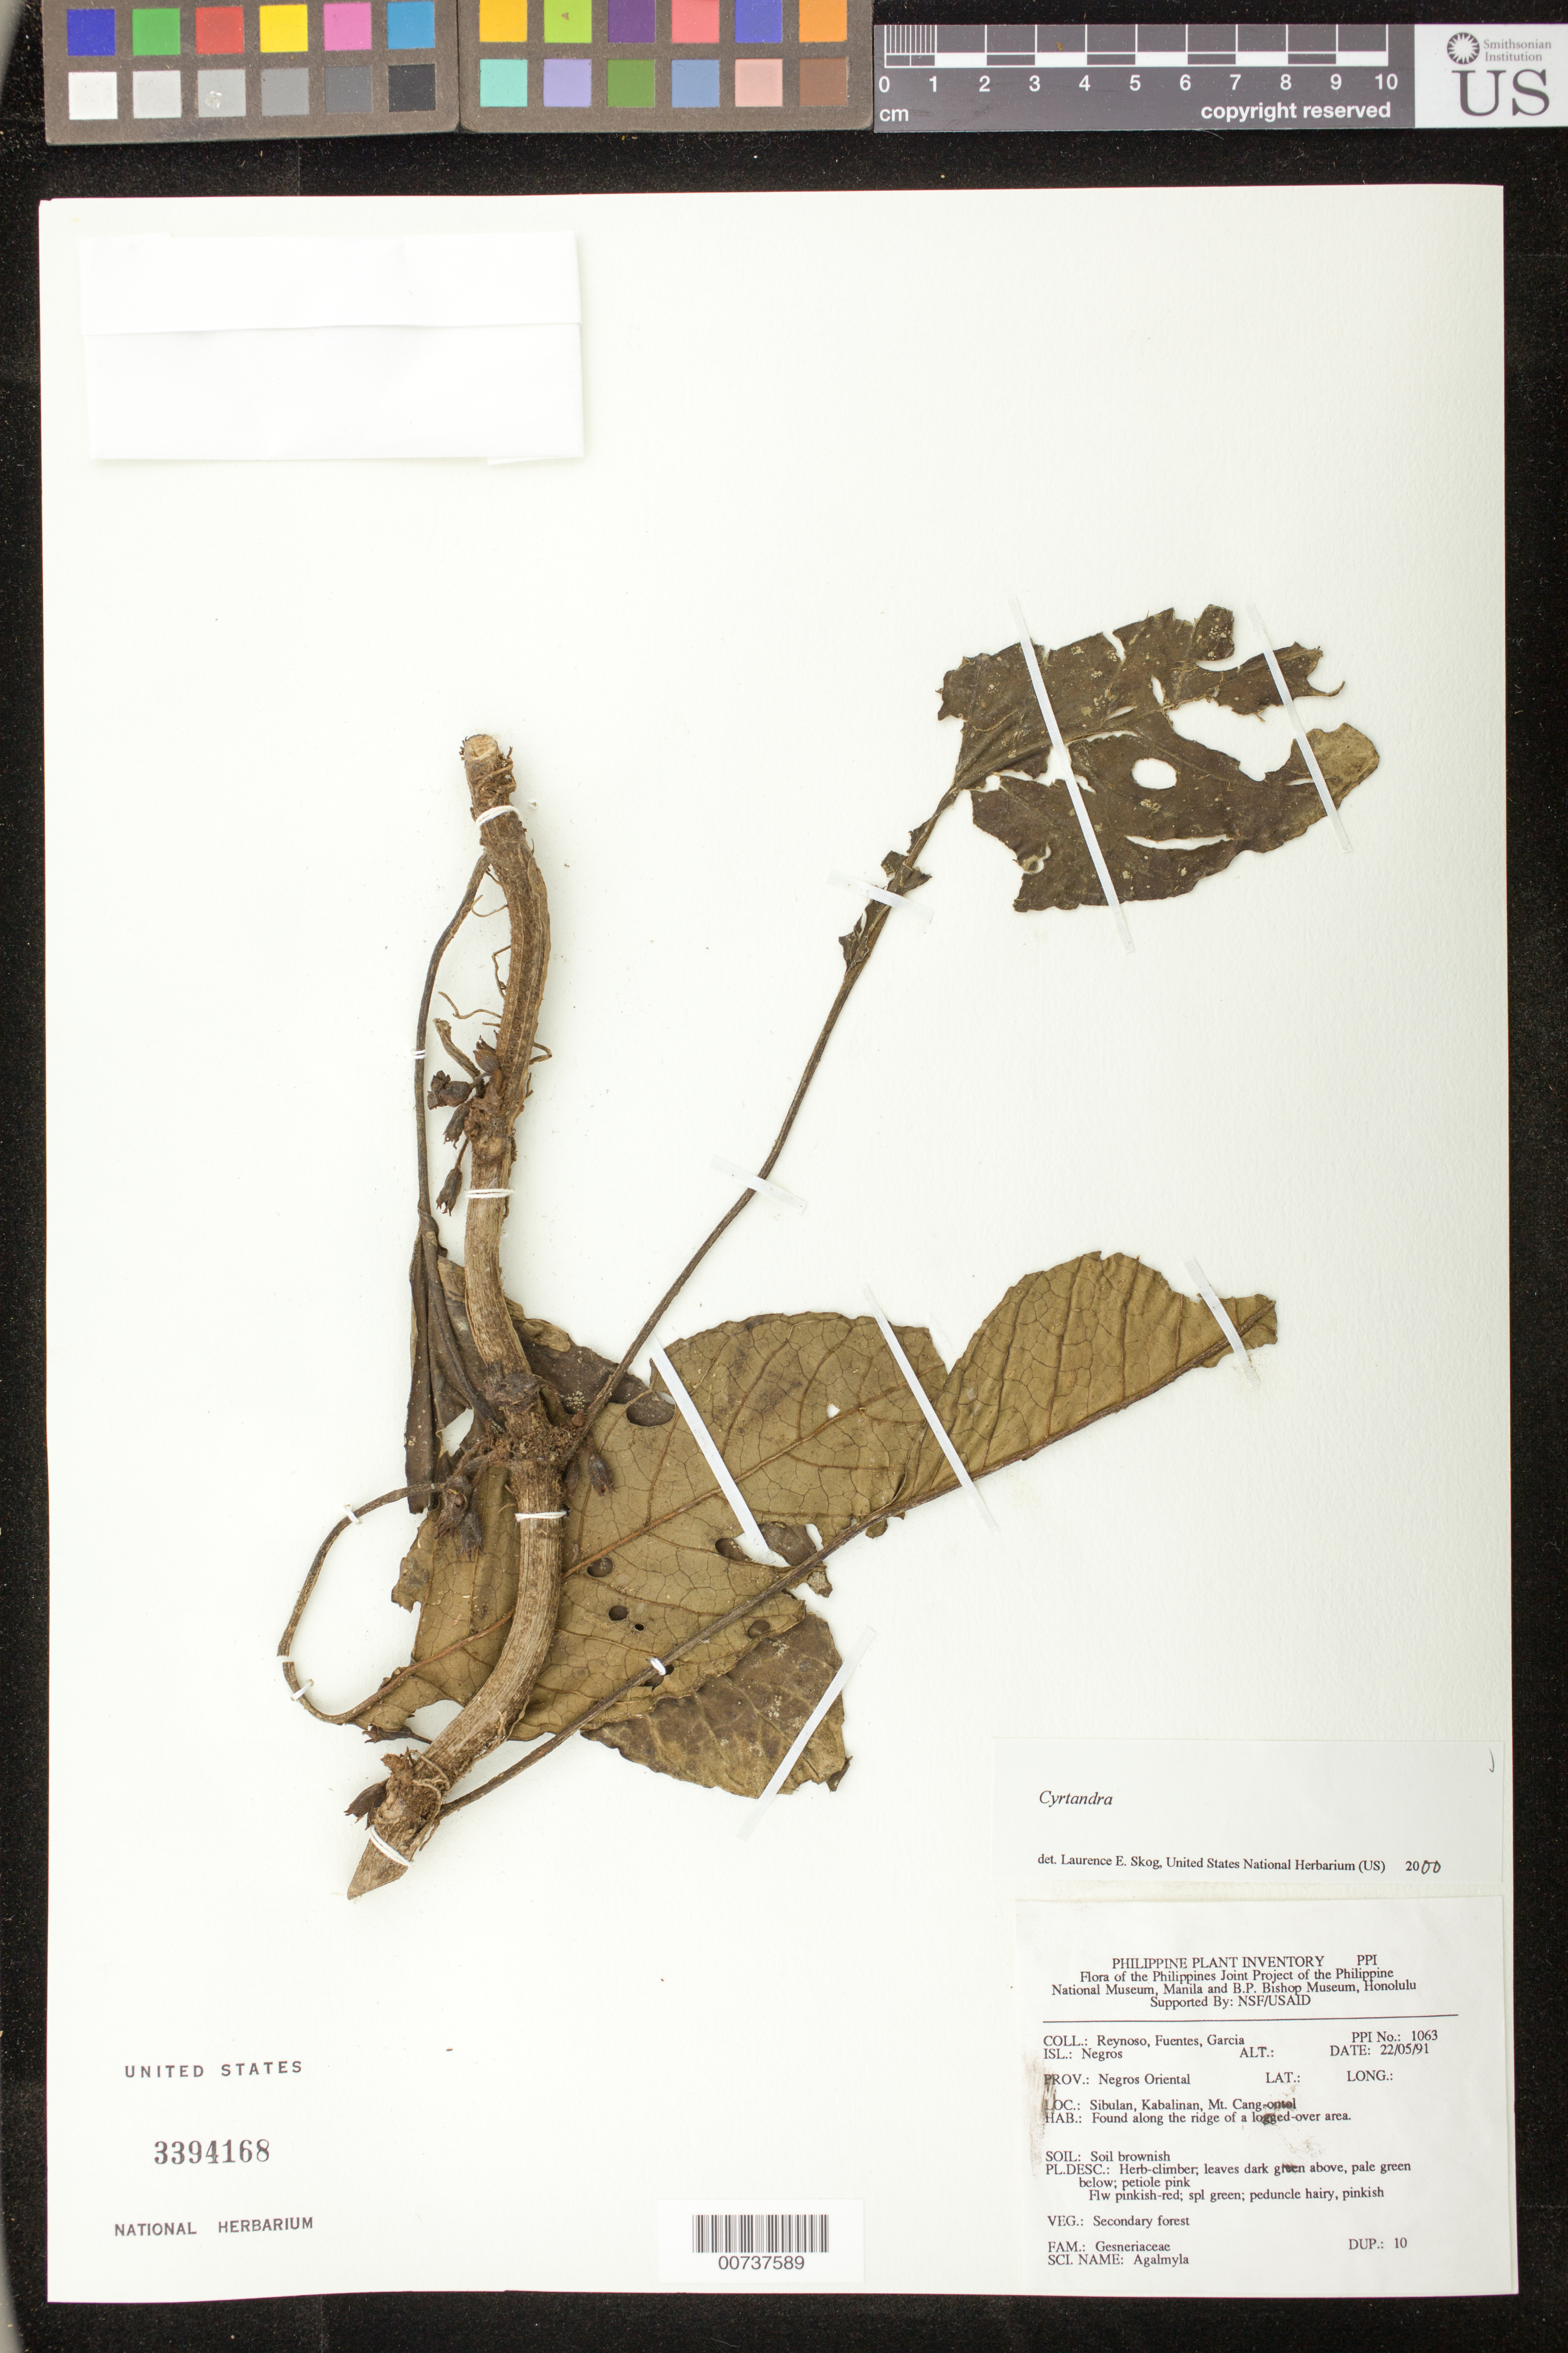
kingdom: Plantae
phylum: Tracheophyta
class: Magnoliopsida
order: Lamiales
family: Gesneriaceae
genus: Cyrtandra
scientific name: Cyrtandra sp.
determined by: Skog, Laurence E.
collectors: E. Reynoso, -. Fuentes & H. Garcia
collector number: PPI No. 1063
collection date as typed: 22 May 1991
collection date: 1991-05-22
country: Philippines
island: Negros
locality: Prov. Negros Oriental, Sibulan, Kabalinan, Mt. Cang-ontol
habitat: Secondary forest; soil brownish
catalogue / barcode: US 3394168